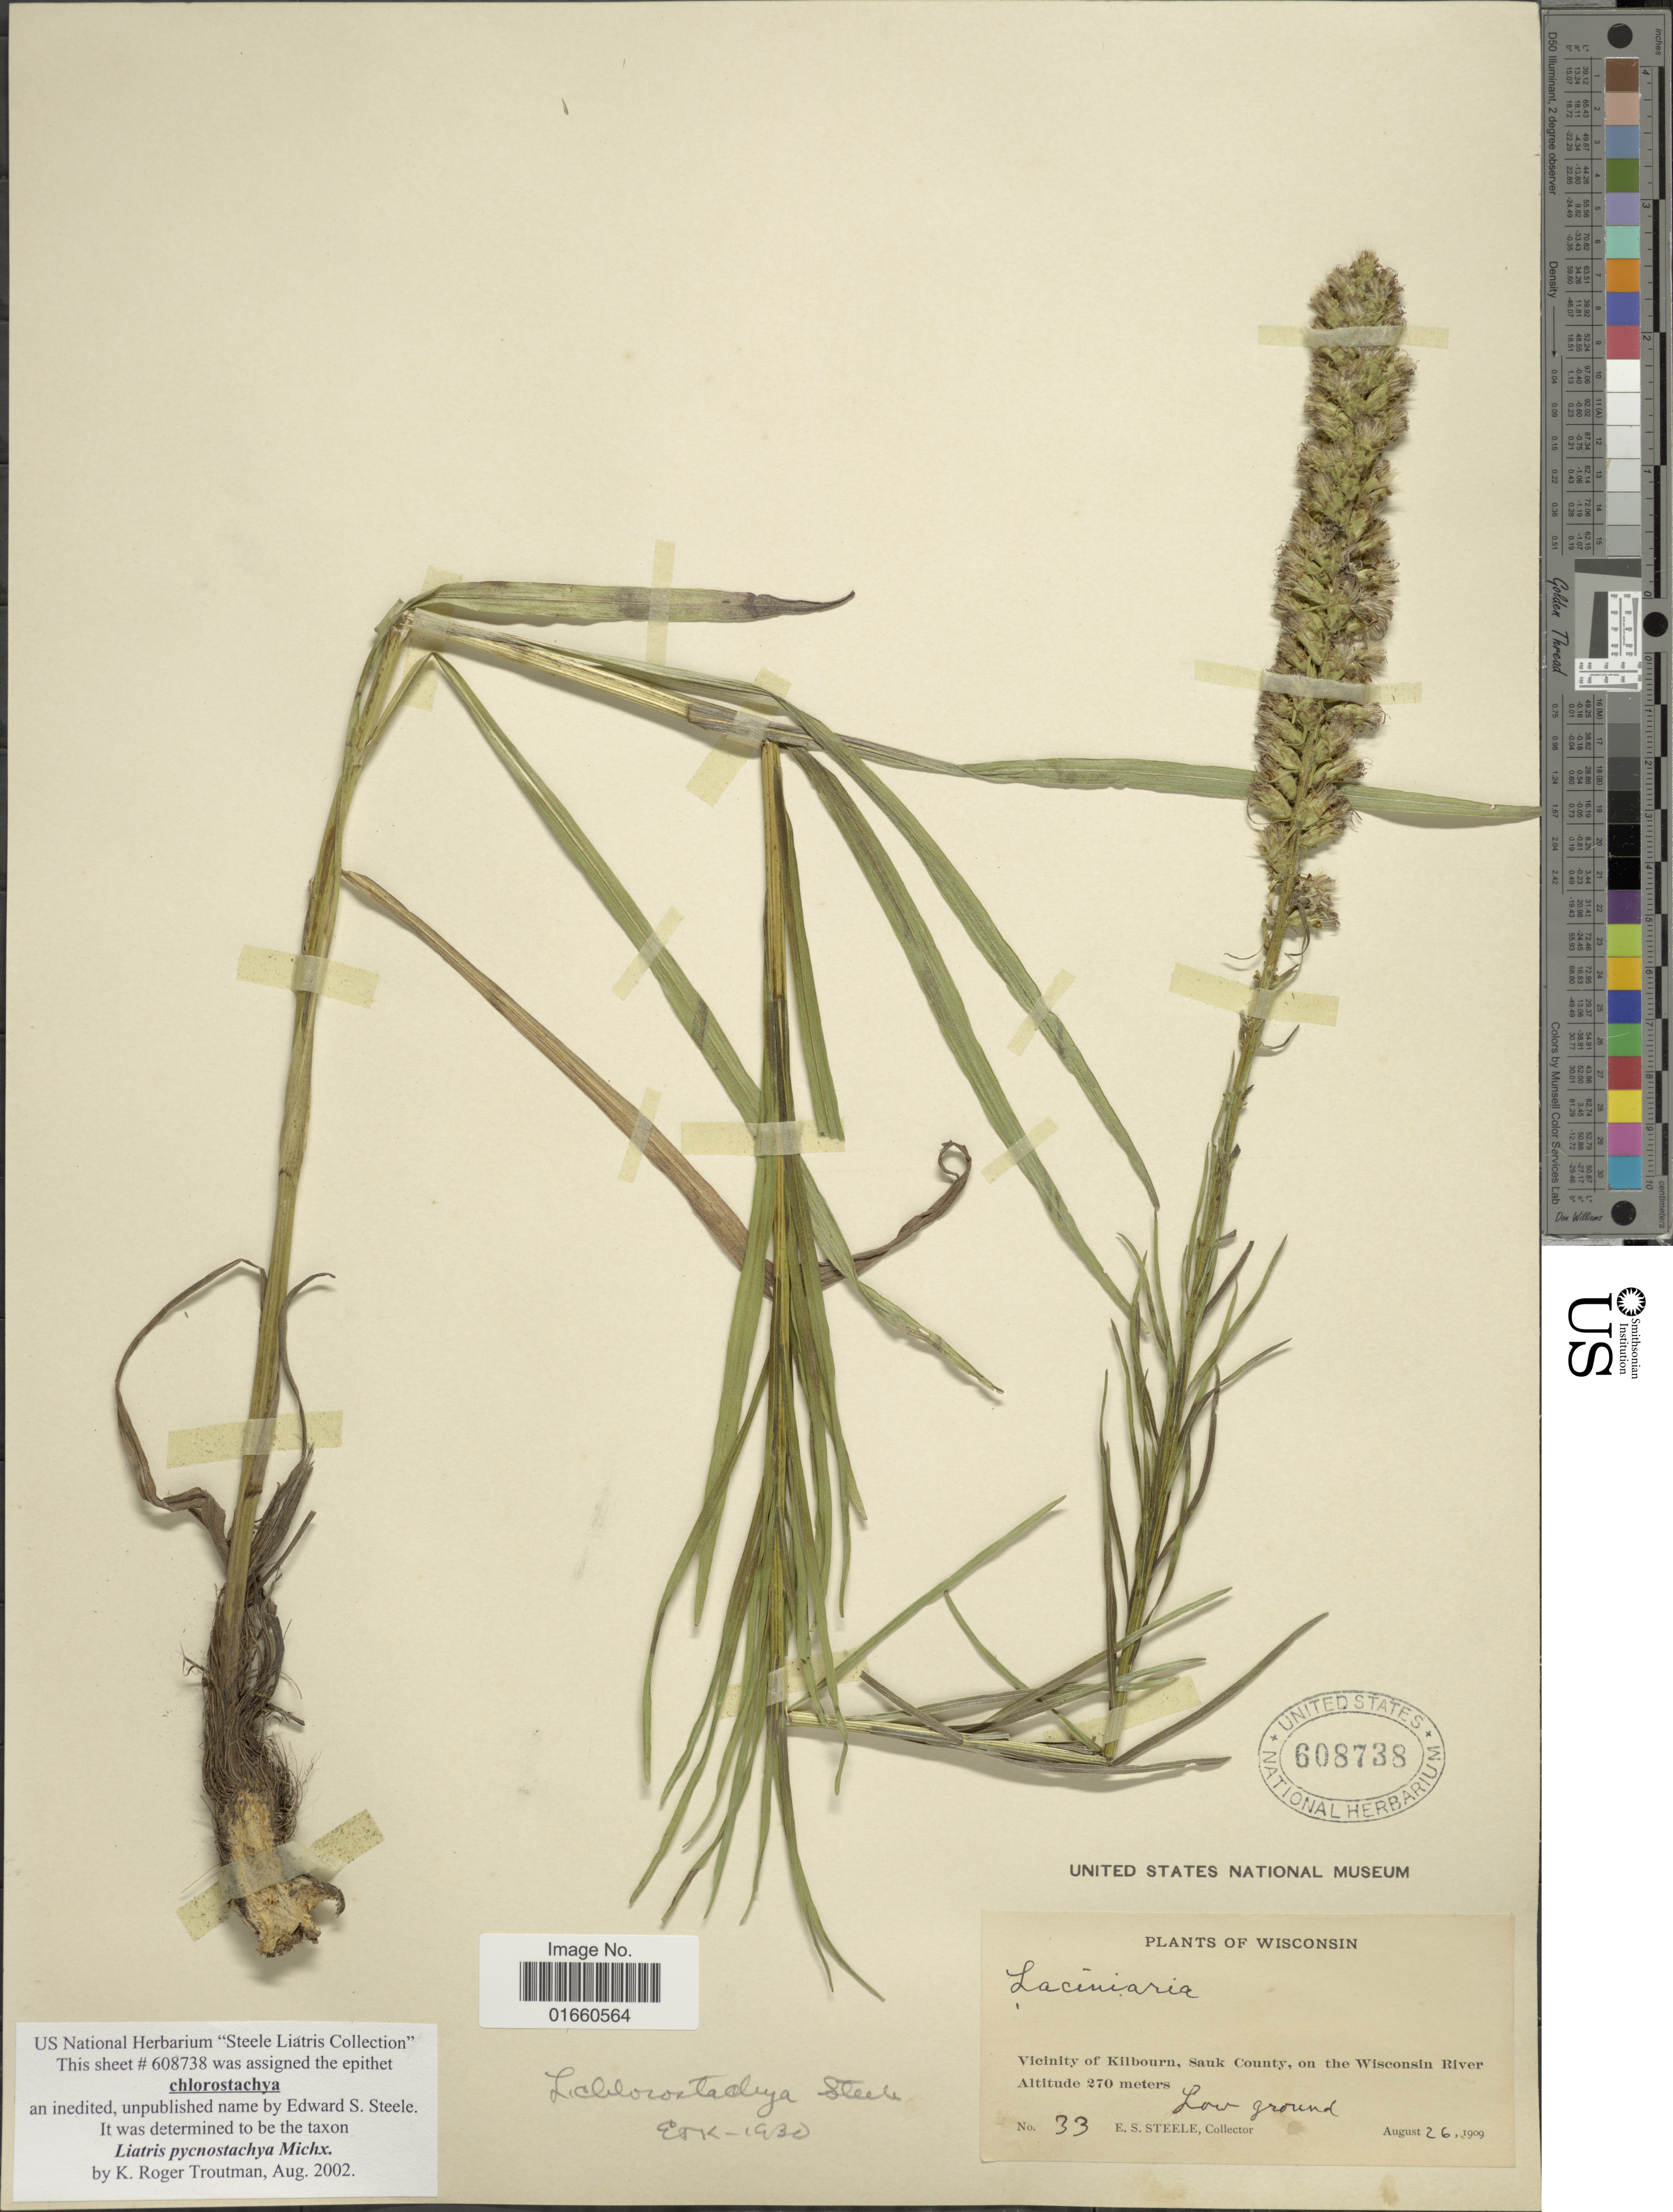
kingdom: Plantae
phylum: Tracheophyta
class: Magnoliopsida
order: Asterales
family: Asteraceae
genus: Liatris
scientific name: Liatris pycnostachya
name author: Michx.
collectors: E. Steele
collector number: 33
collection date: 1909-08-26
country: United States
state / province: Wisconsin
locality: Vicinity of Kilbourn, Sauk County, on the Wisconsin River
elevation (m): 270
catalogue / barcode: US 608738